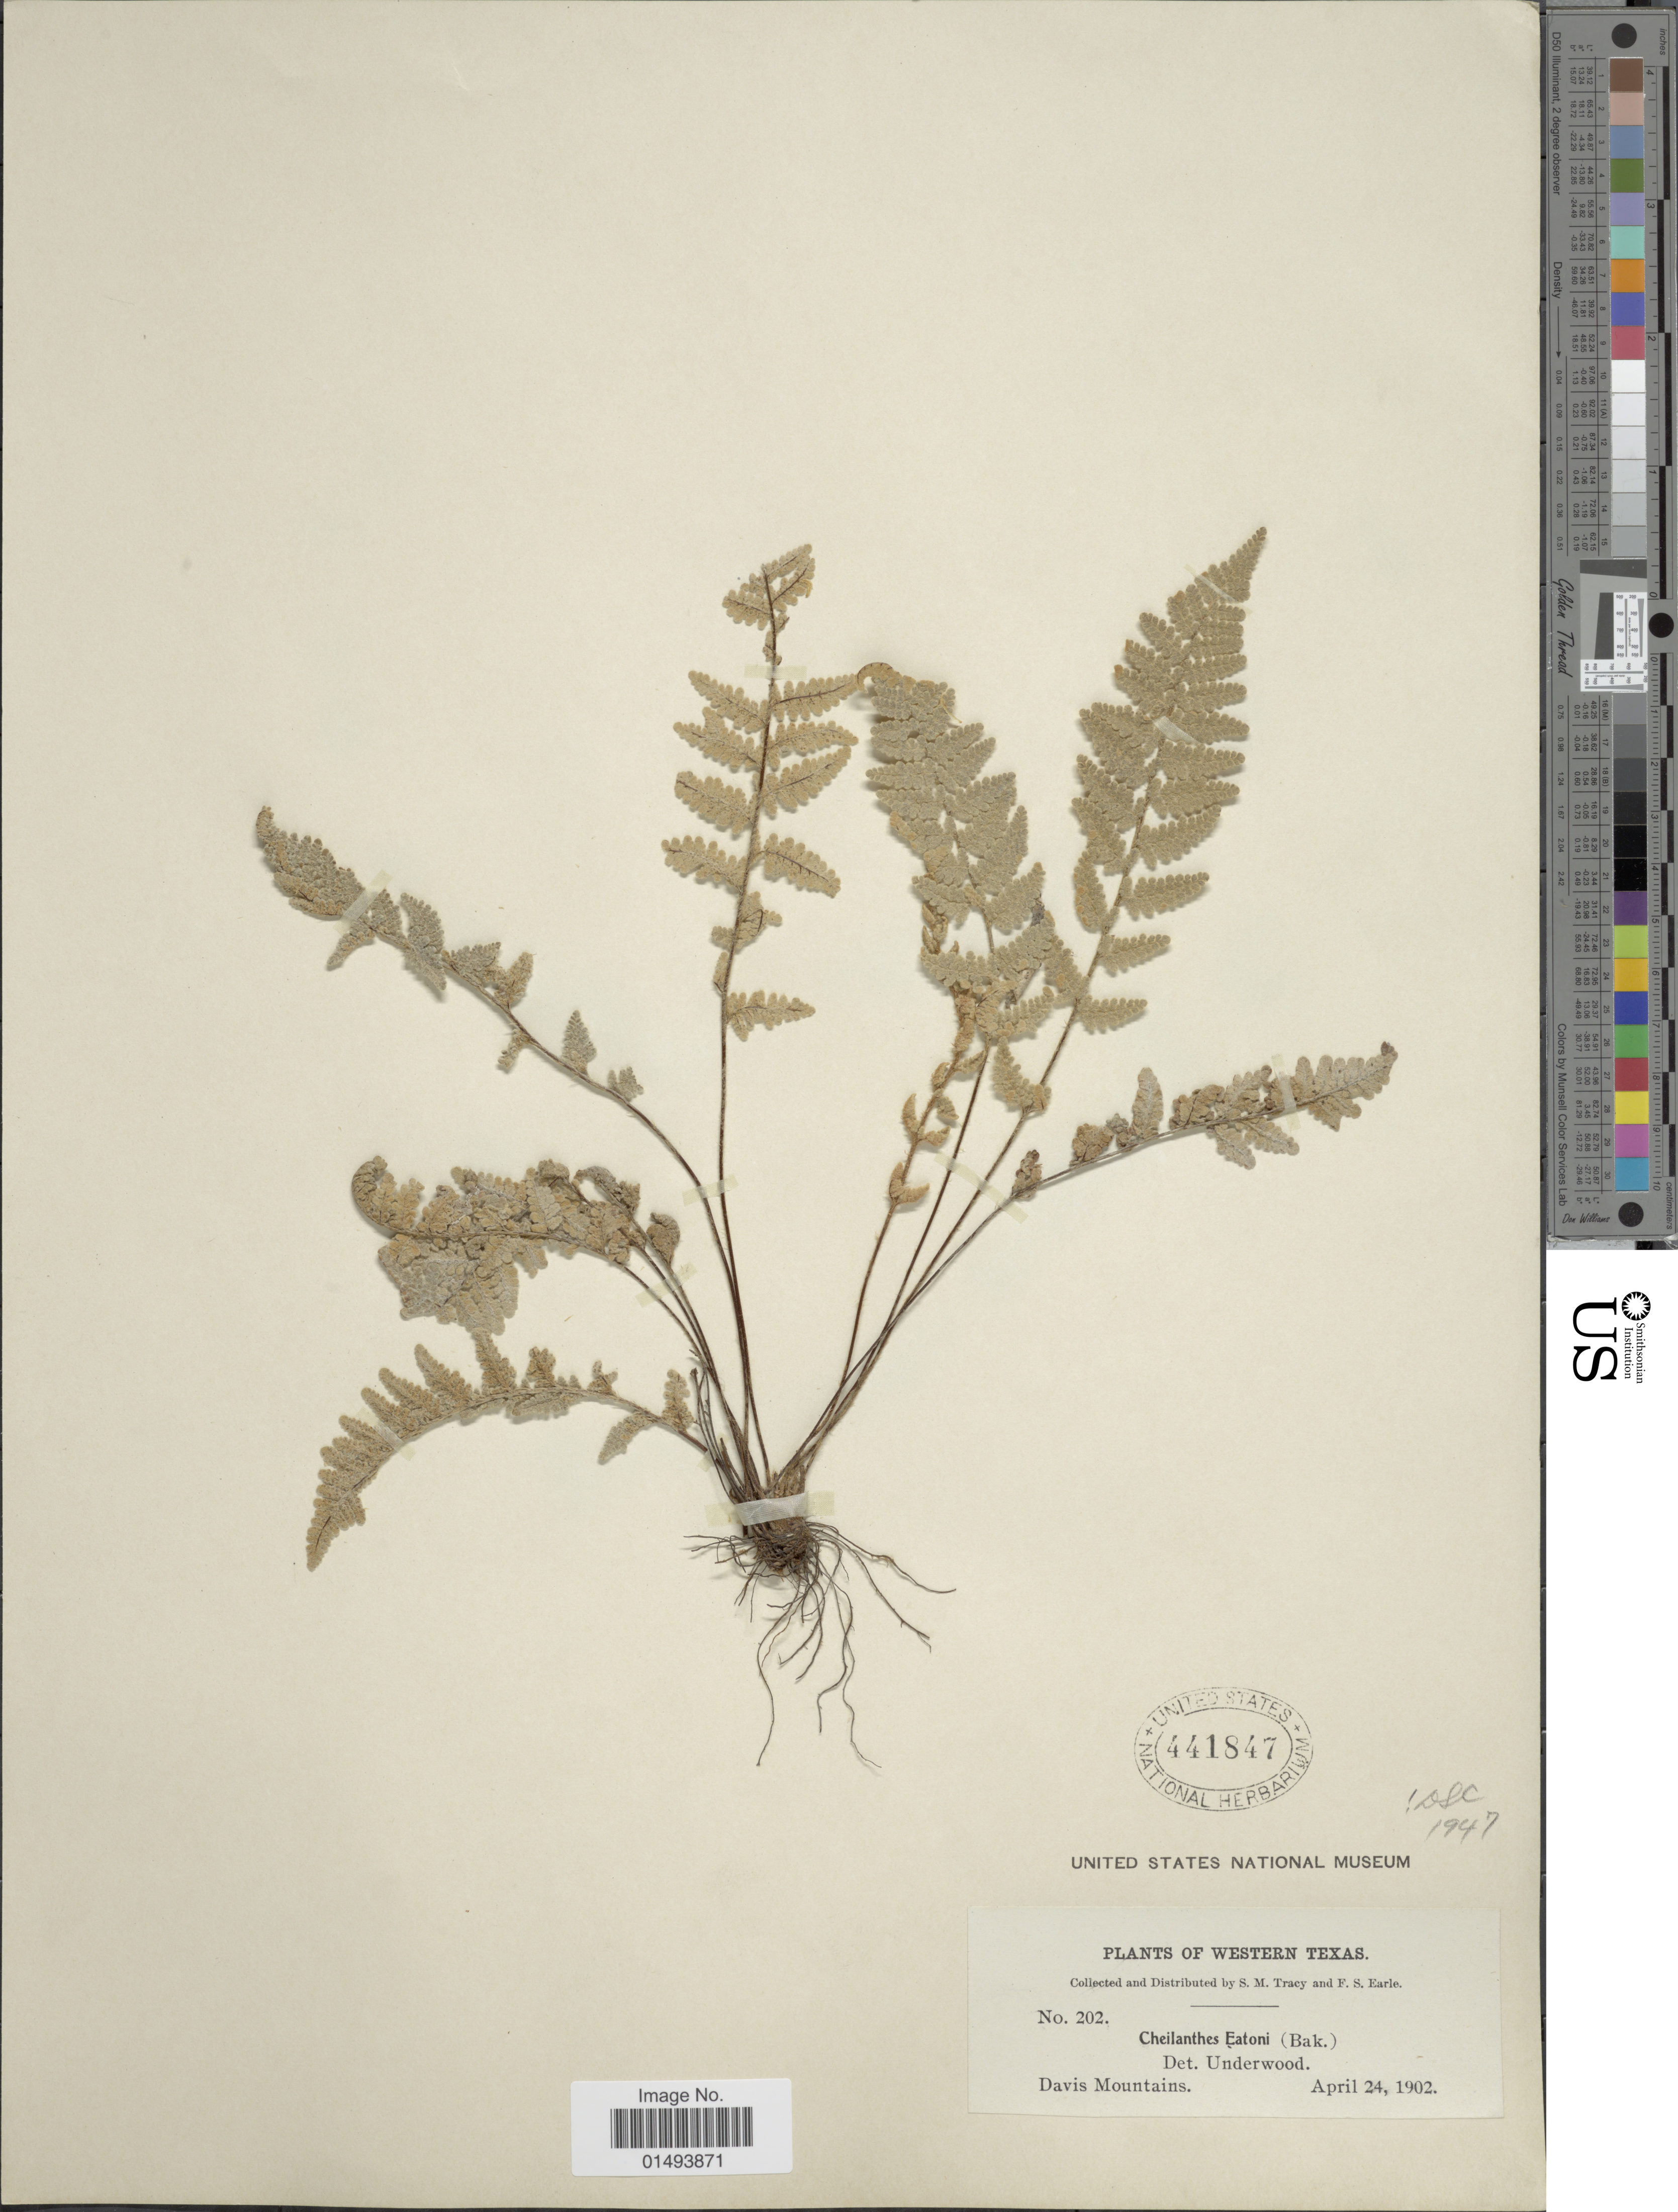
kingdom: Plantae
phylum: Tracheophyta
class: Polypodiopsida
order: Polypodiales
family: Pteridaceae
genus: Myriopteris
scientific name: Myriopteris rufa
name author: Fée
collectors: S. M. Tracy & F. S. Earle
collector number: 202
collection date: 1902-04-24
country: United States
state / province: Texas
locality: Plants of Western Texas, Davis Mountains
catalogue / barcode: US 441847